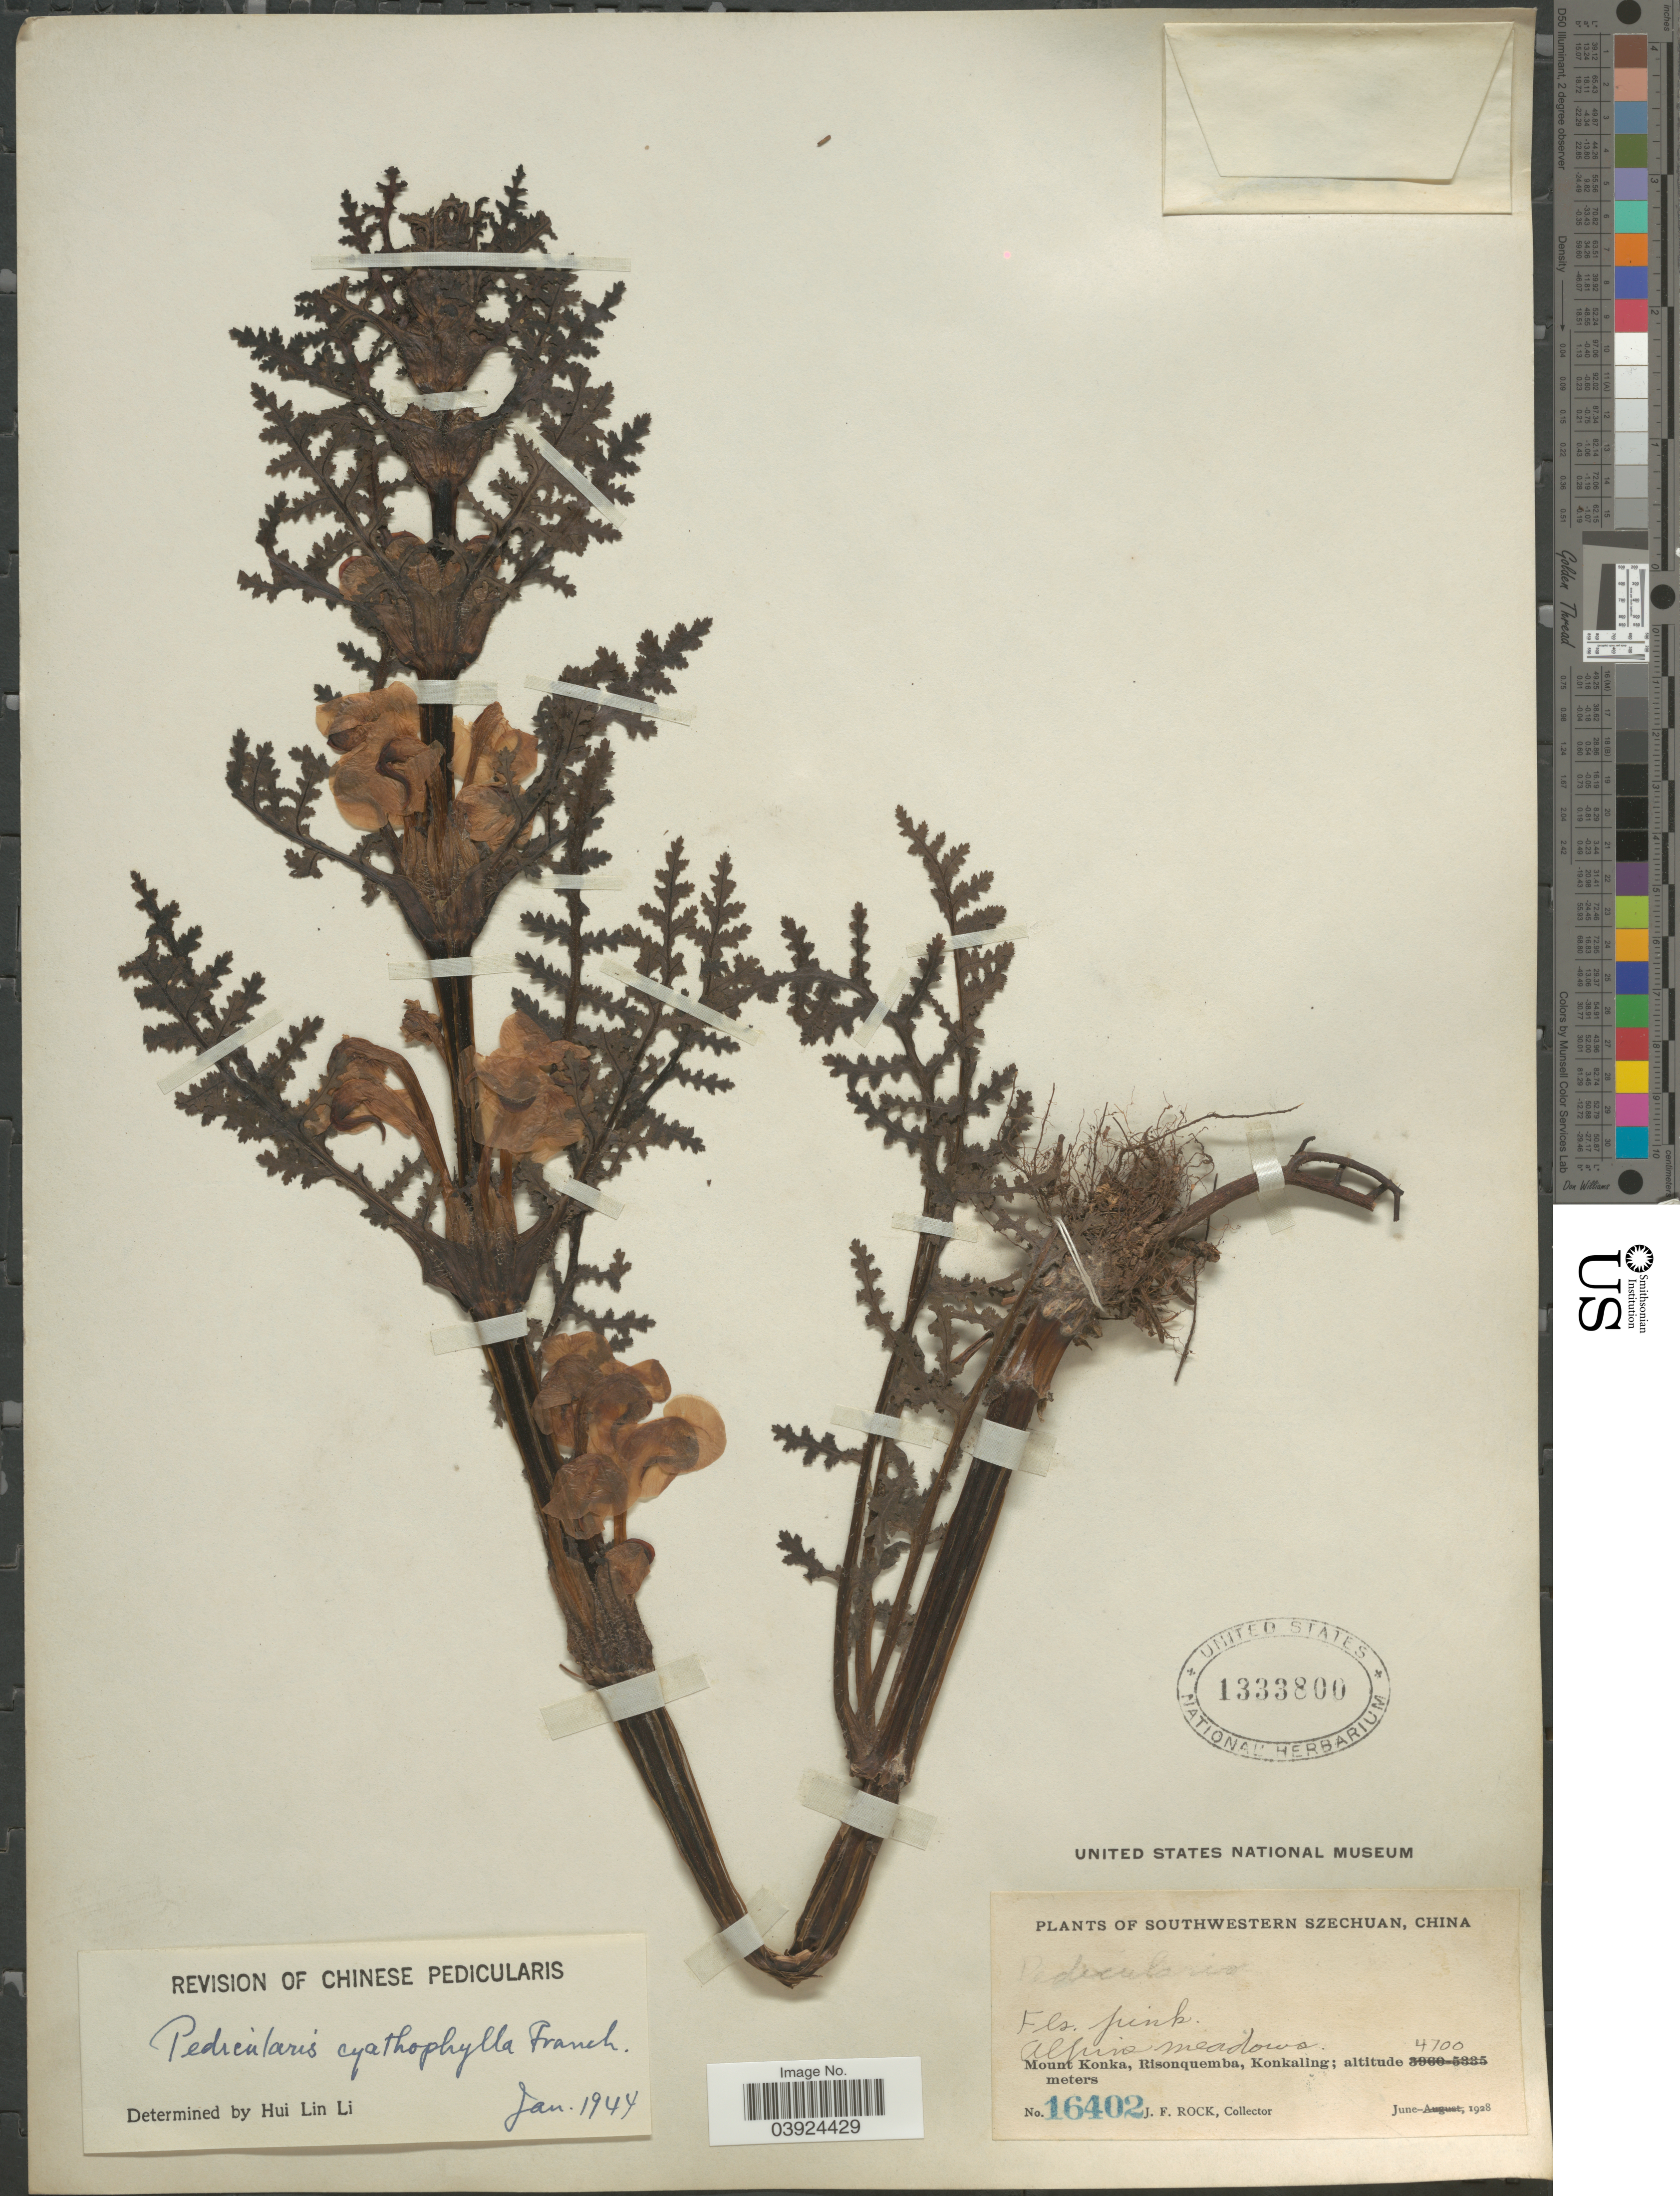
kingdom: Plantae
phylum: Tracheophyta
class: Magnoliopsida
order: Lamiales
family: Orobanchaceae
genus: Pedicularis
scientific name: Pedicularis cyathophylla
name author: Franch.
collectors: J. Rock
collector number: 14602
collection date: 1928-06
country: China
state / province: Sichuan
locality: Southwestern Szechuan. Mount Konka, Risonquemba, Konkaling.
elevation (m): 4700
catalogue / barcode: US 1333800